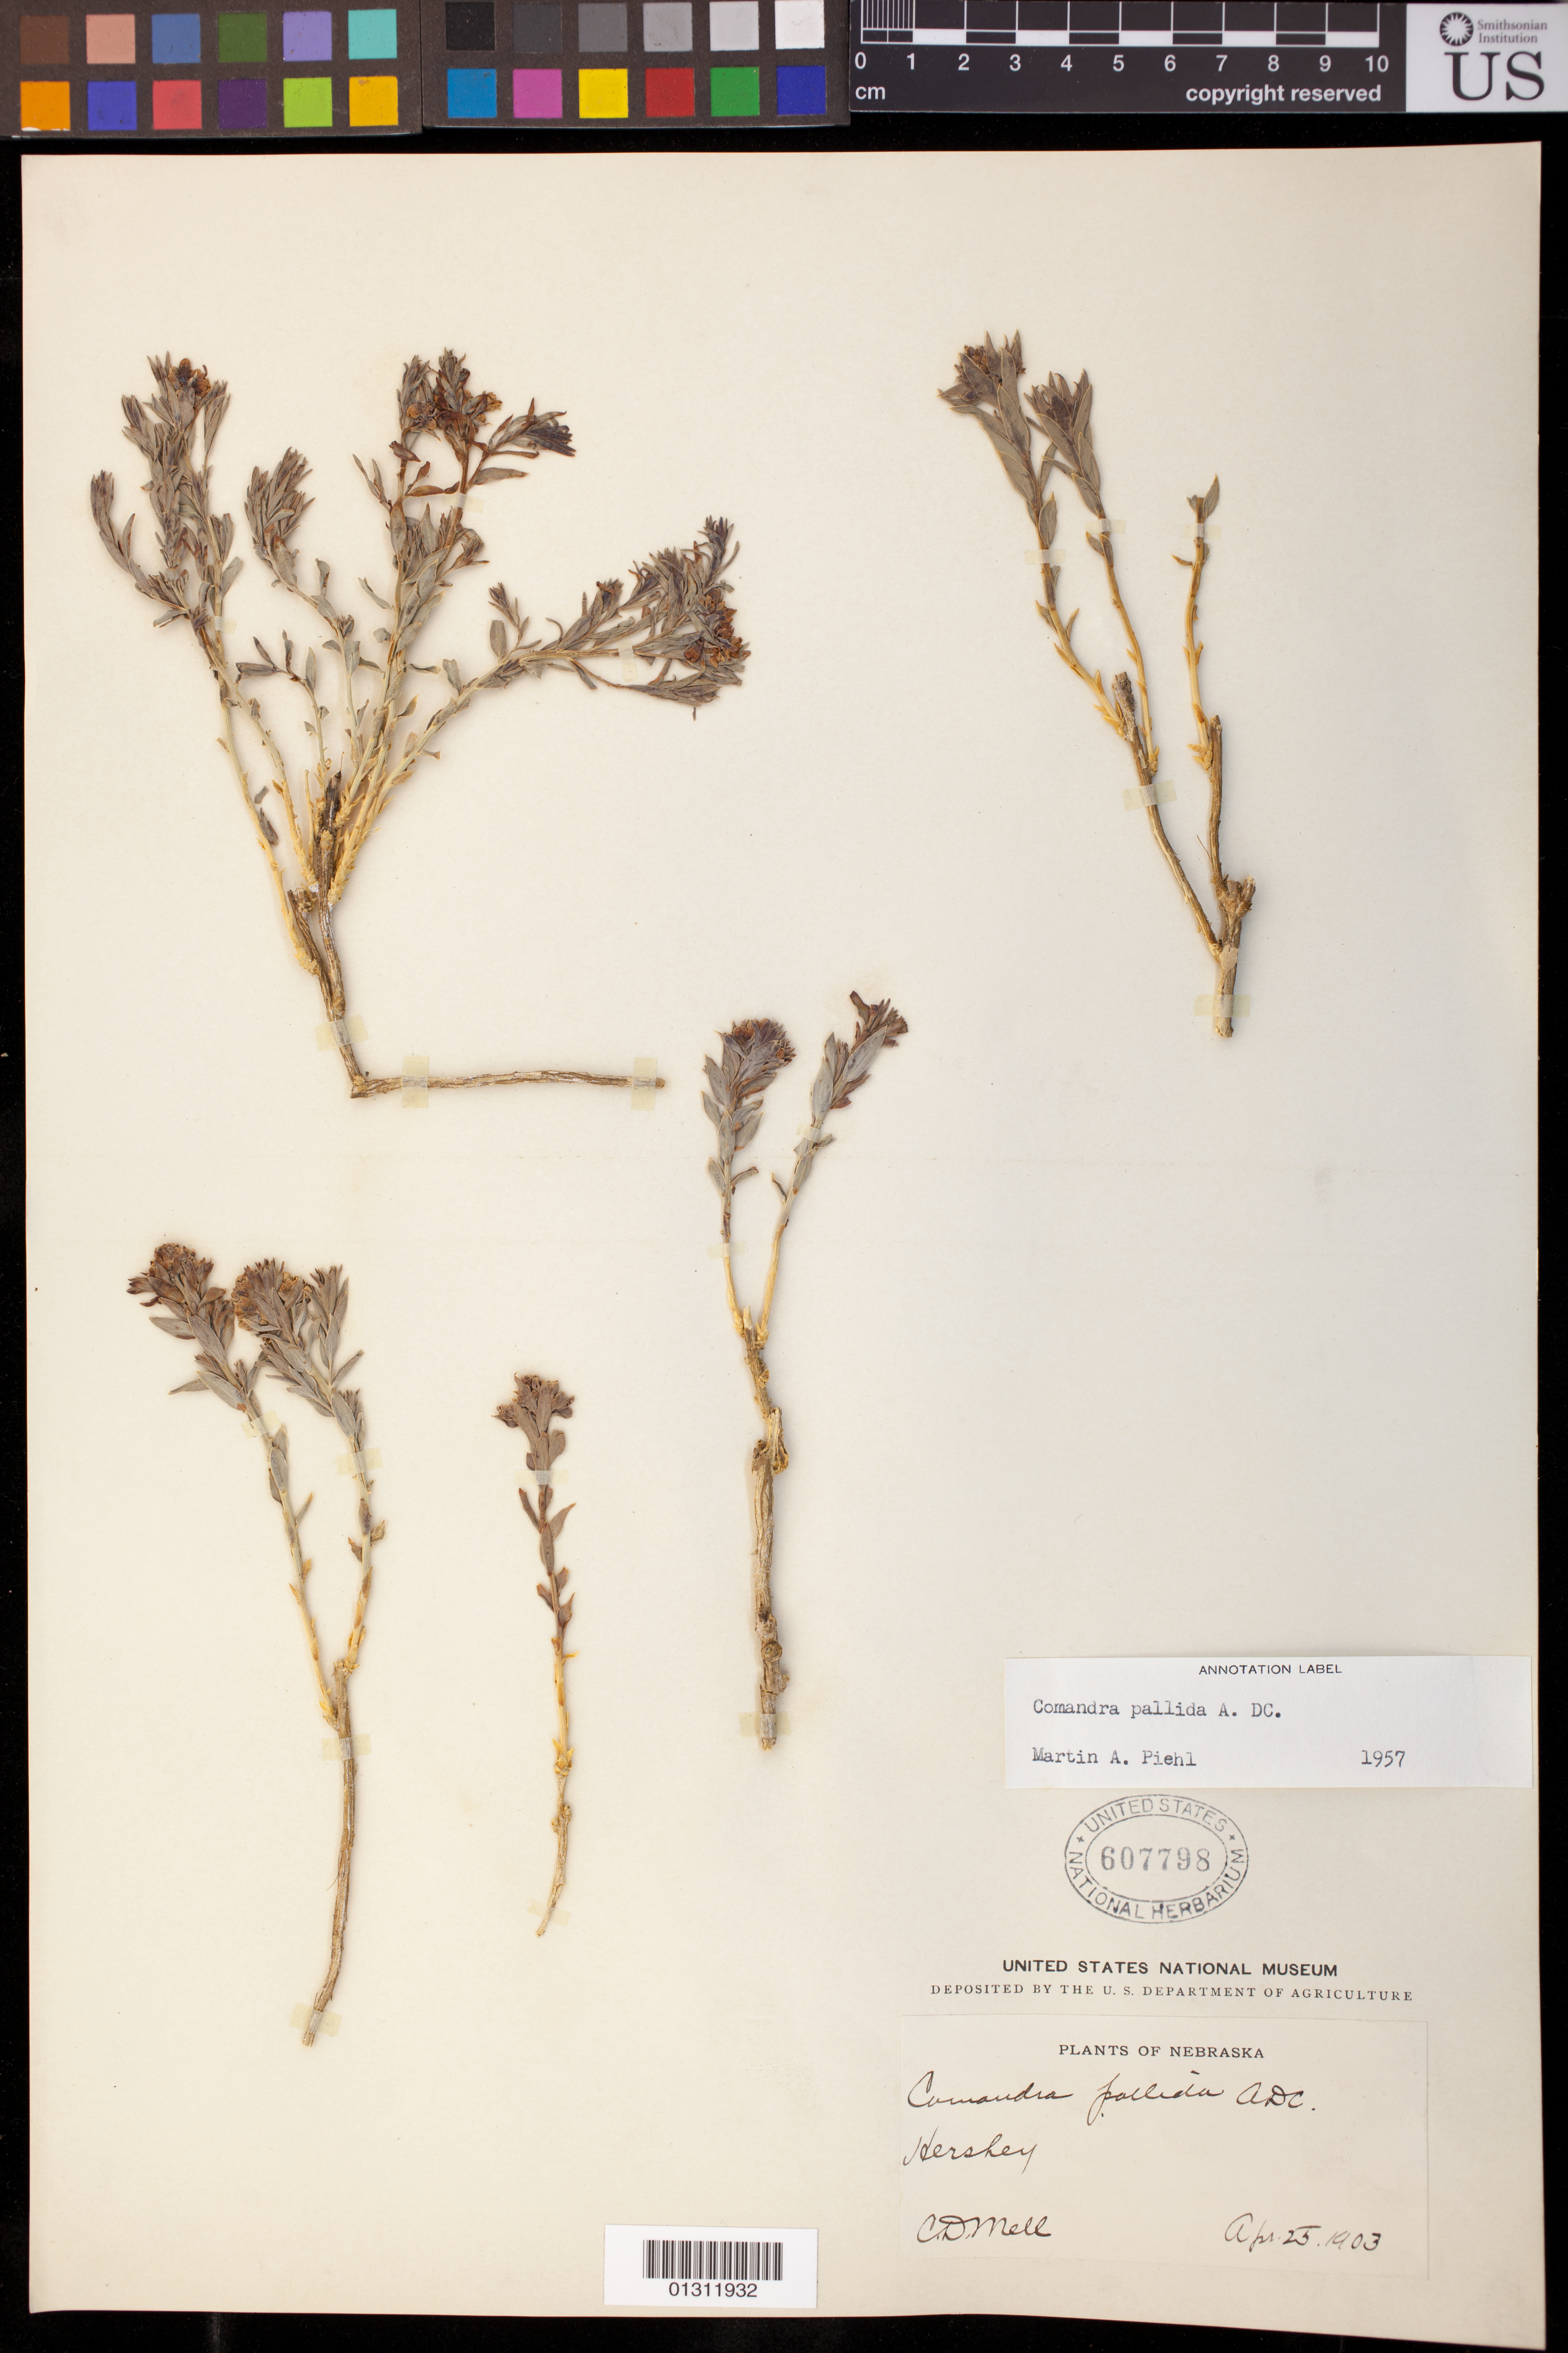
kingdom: Plantae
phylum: Tracheophyta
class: Magnoliopsida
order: Santalales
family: Comandraceae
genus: Comandra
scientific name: Comandra pallida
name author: A. DC.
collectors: C. D. Mell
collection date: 1903-04-25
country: United States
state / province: Nebraska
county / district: Lincoln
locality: Hershey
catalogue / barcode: US 607798